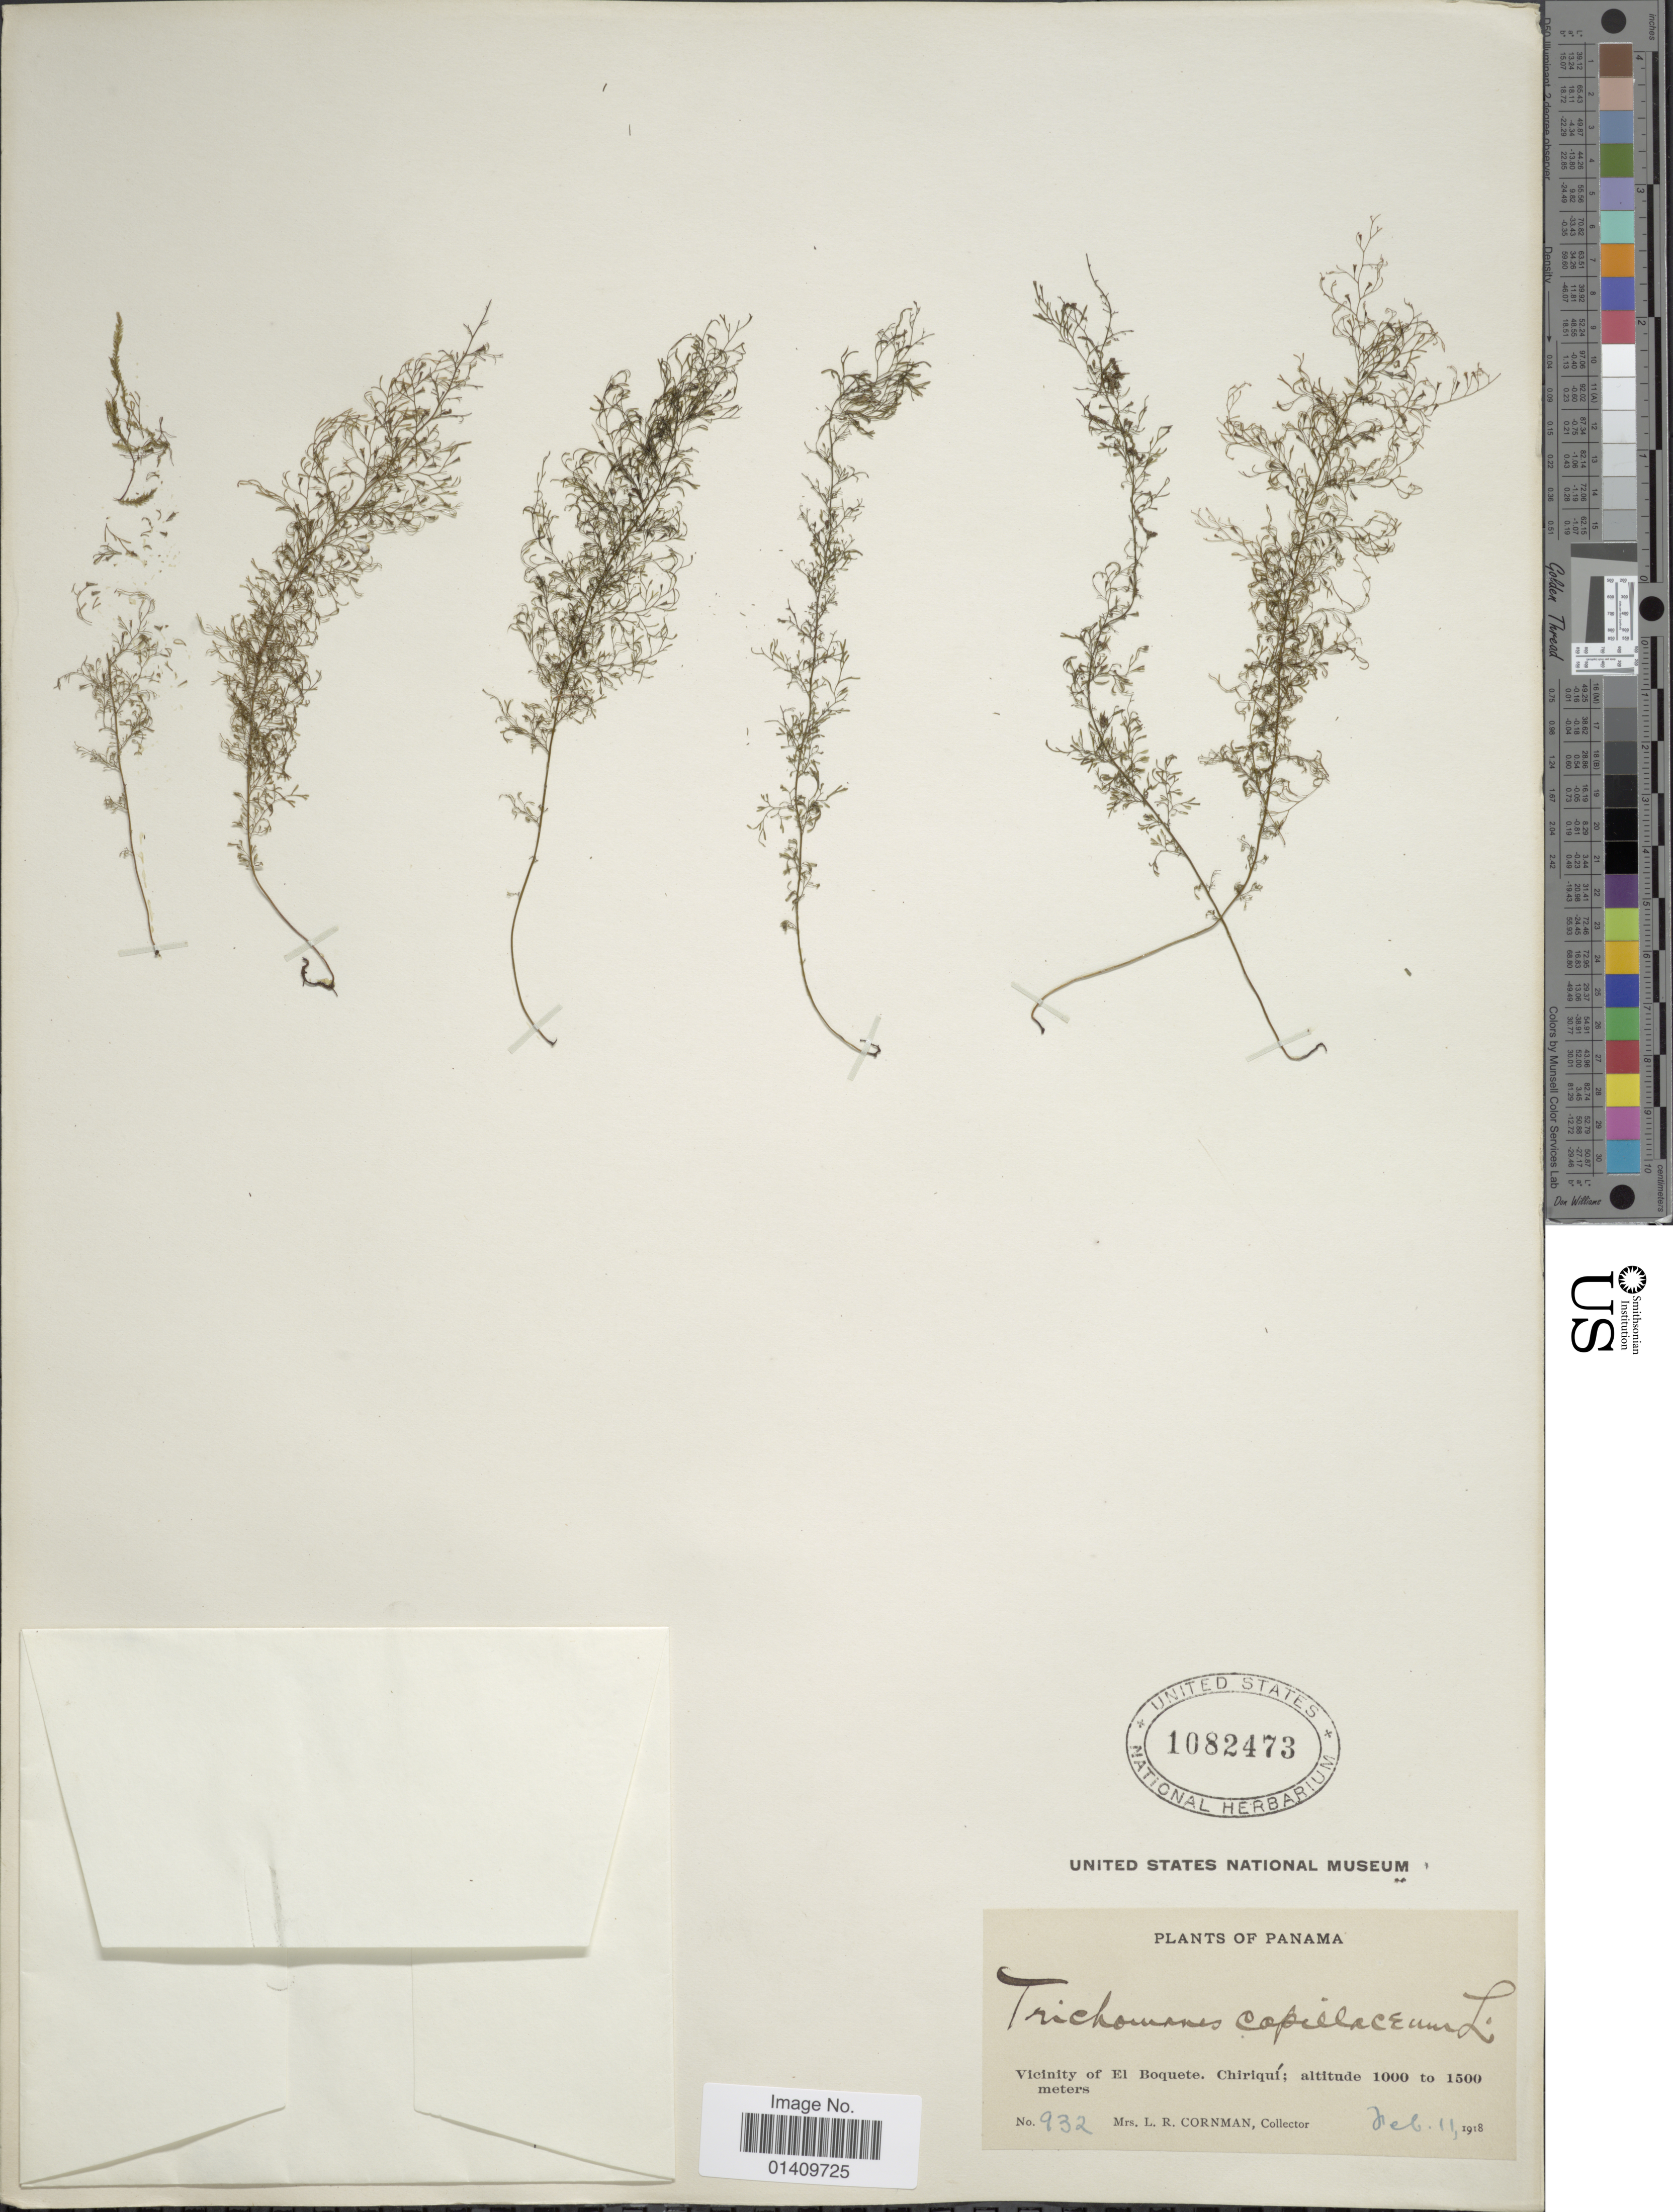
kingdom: Plantae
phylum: Tracheophyta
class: Polypodiopsida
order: Hymenophyllales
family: Hymenophyllaceae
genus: Polyphlebium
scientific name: Polyphlebium capillaceum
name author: (L.) Ebihara & Dubuisson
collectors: L. Cornman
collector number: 932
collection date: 1918-02-11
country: Panama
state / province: Chiriqui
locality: Vicinity of El Boquete, Chiriqui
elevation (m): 1000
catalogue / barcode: US 1082473